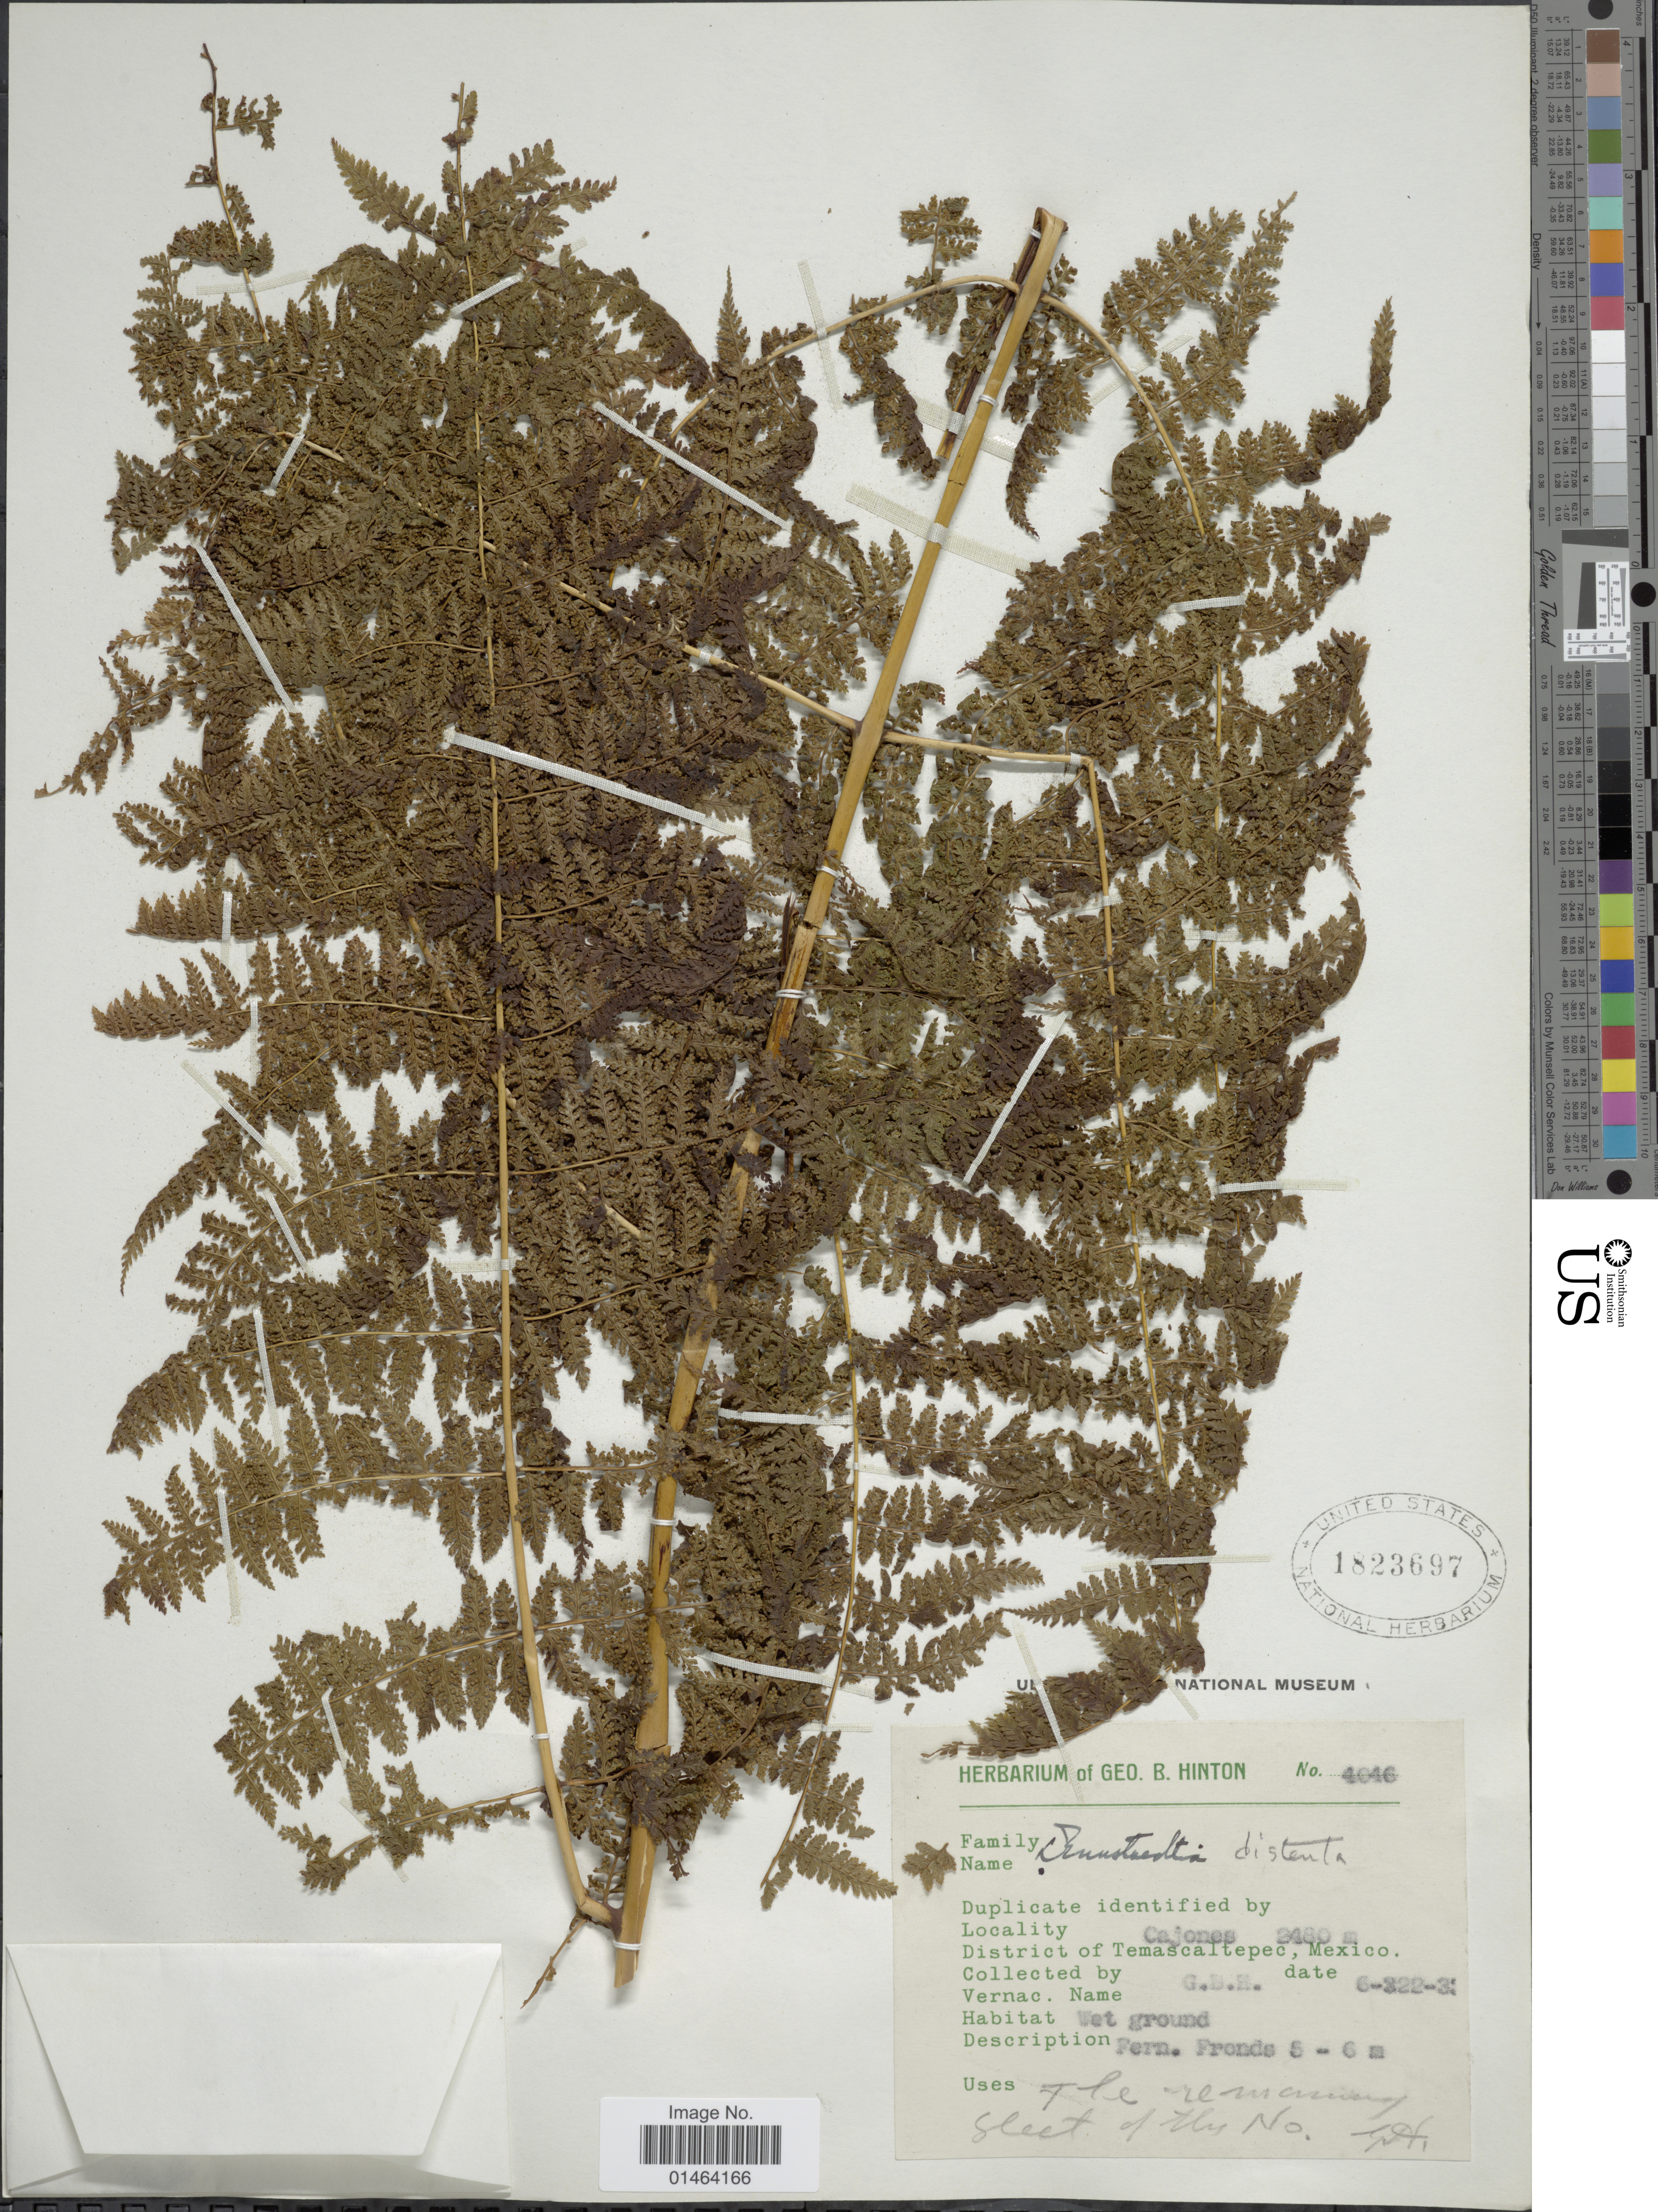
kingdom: Plantae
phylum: Tracheophyta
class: Polypodiopsida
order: Polypodiales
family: Dennstaedtiaceae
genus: Dennstaedtia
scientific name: Dennstaedtia distenta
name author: (Kunze) T. Moore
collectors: G. B. Hinton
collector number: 4046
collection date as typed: Transcribed d/m/y: 22/6/33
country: Mexico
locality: Cajones. District of Temascaltepec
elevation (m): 2480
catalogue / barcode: US 1823697